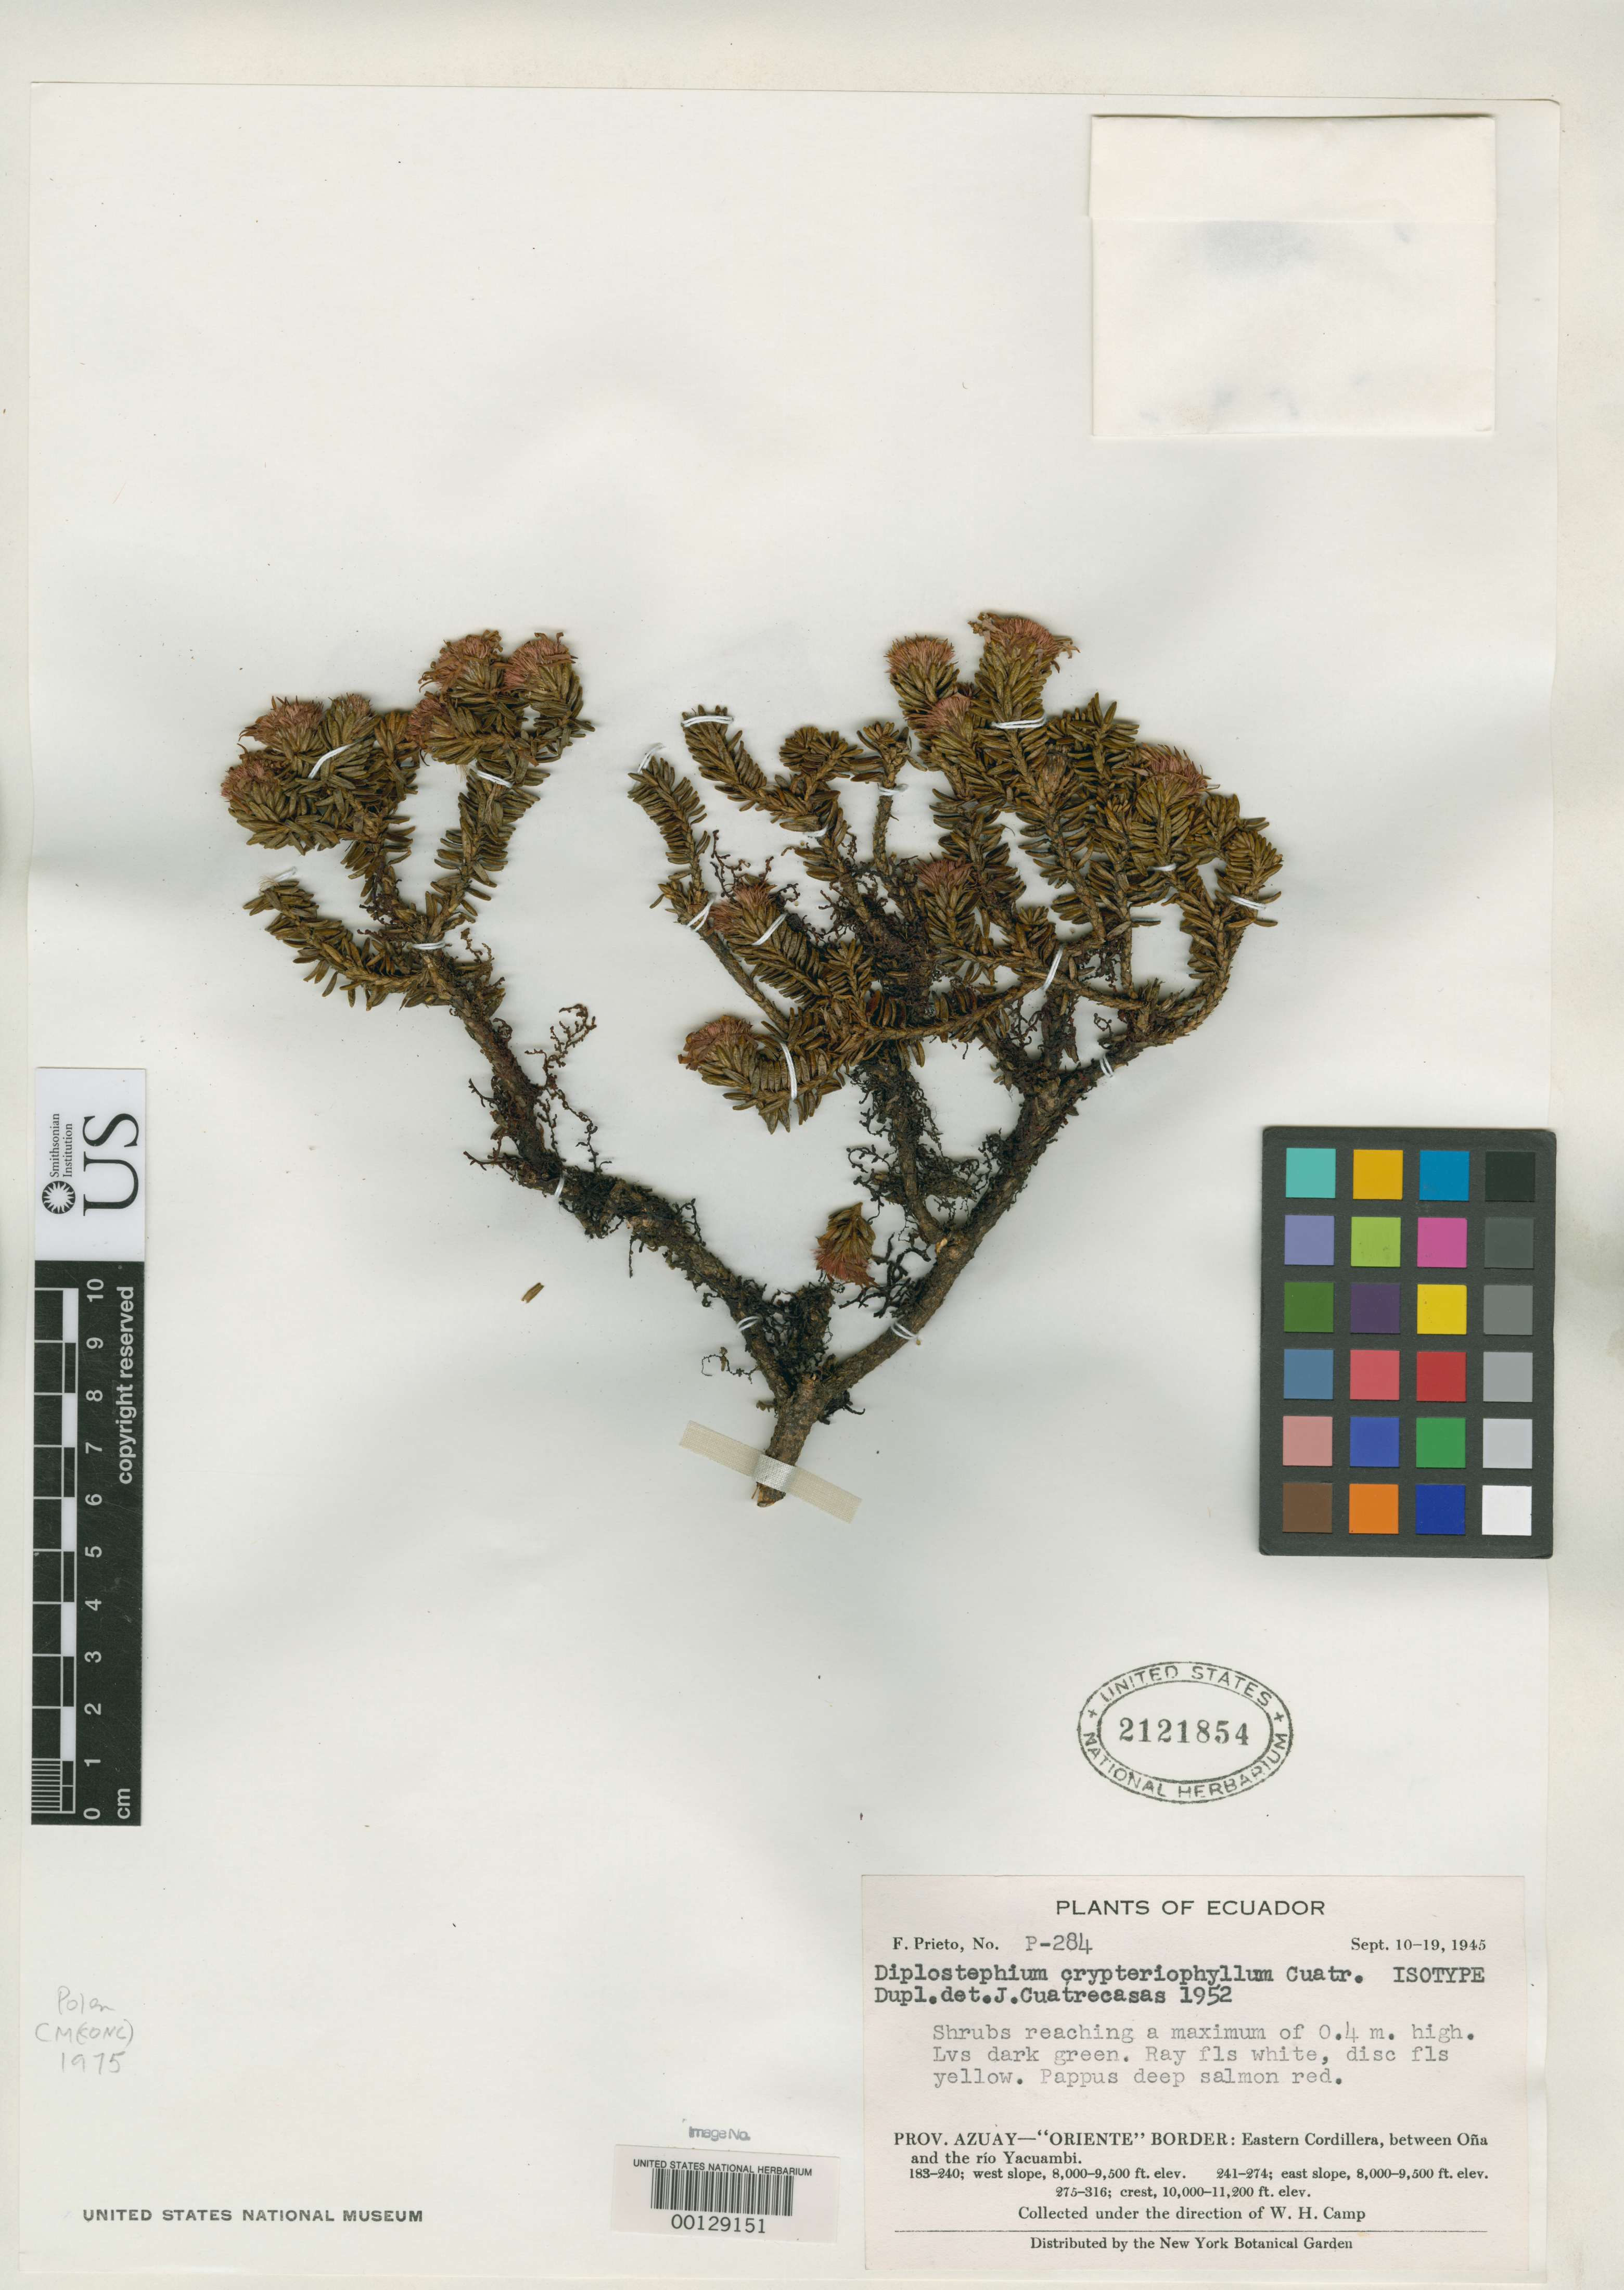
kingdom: Plantae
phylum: Tracheophyta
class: Magnoliopsida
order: Asterales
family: Asteraceae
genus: Diplostephium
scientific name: Diplostephium crypteriophyllum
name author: Cuatrec.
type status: Isotype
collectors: F. Prieto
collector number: P-284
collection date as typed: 10 Sep 1945 to 19 Sep 1945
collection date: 1945-09-10/1945-09-19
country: Ecuador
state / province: Azuay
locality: Between Ona and the Rio Yacuambi.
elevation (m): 3048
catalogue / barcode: US 2121854